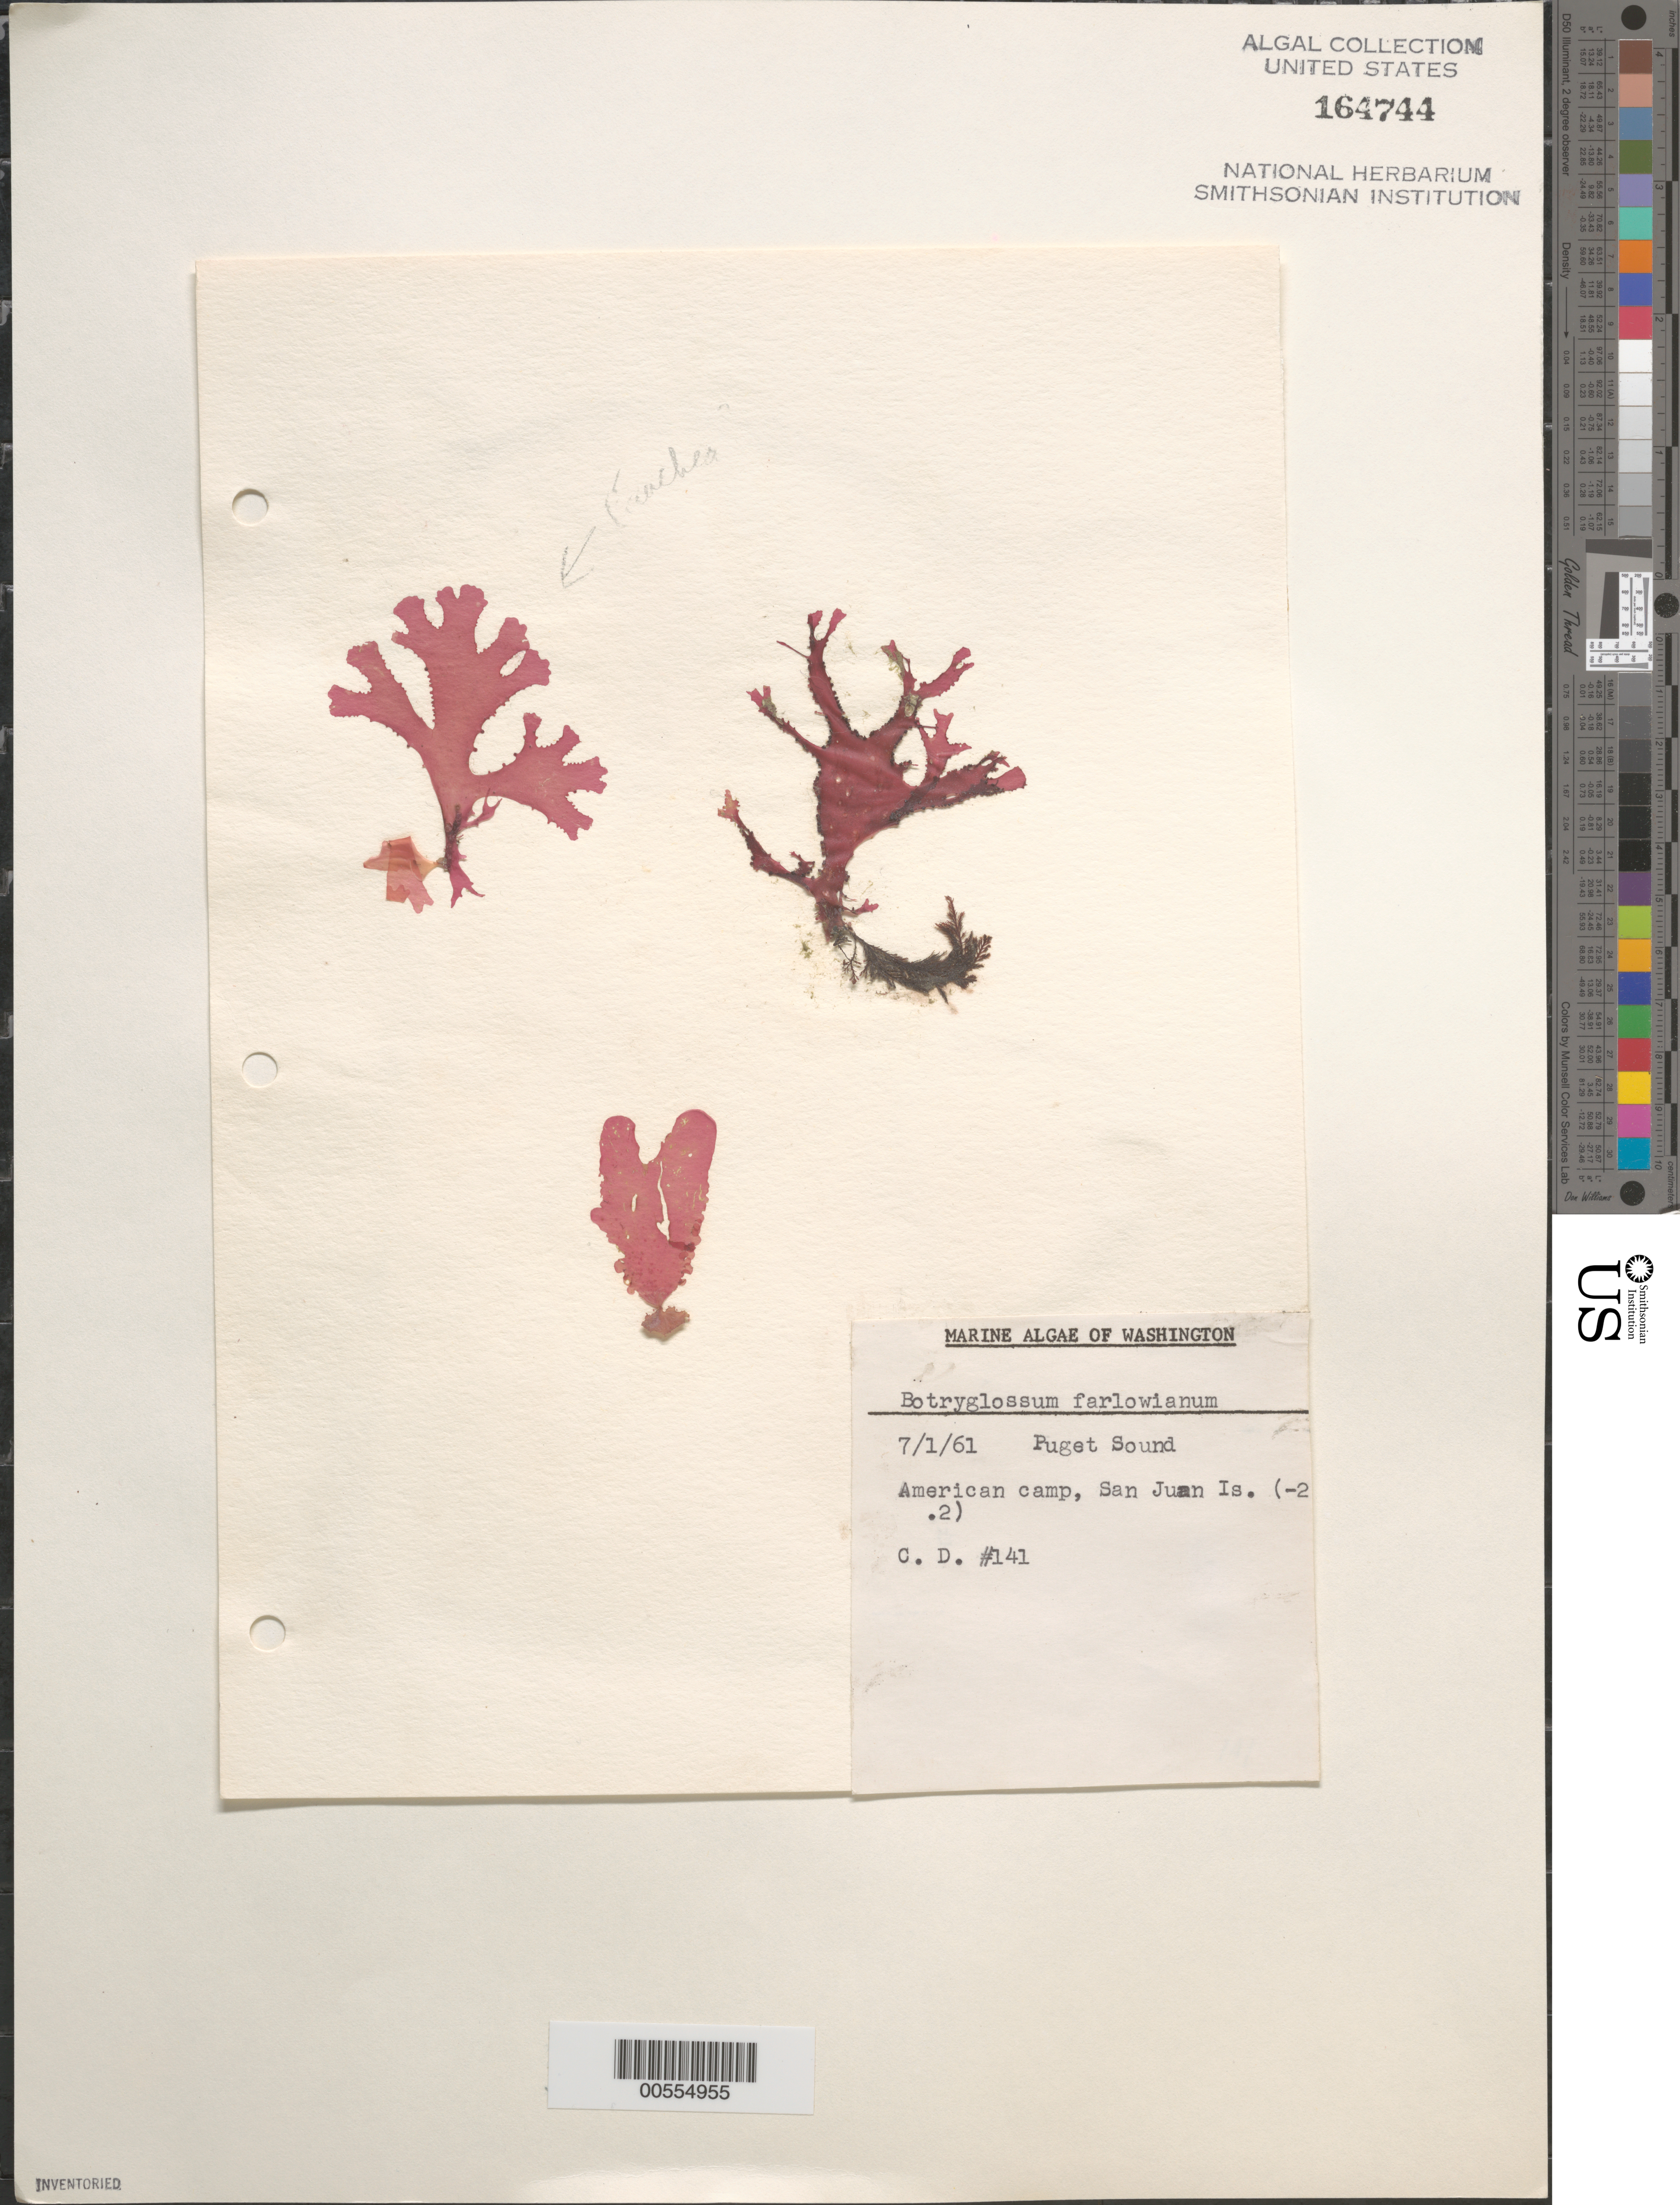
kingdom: Plantae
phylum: Rhodophyta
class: Florideophyceae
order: Ceramiales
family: Delesseriaceae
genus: Botryoglossum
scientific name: Botryoglossum farlowianum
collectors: C. D.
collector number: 141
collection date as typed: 01 Jul 1961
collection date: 1961-07-01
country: United States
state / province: Washington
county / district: San Juan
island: San Juan Island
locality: American Camp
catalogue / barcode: US 164744